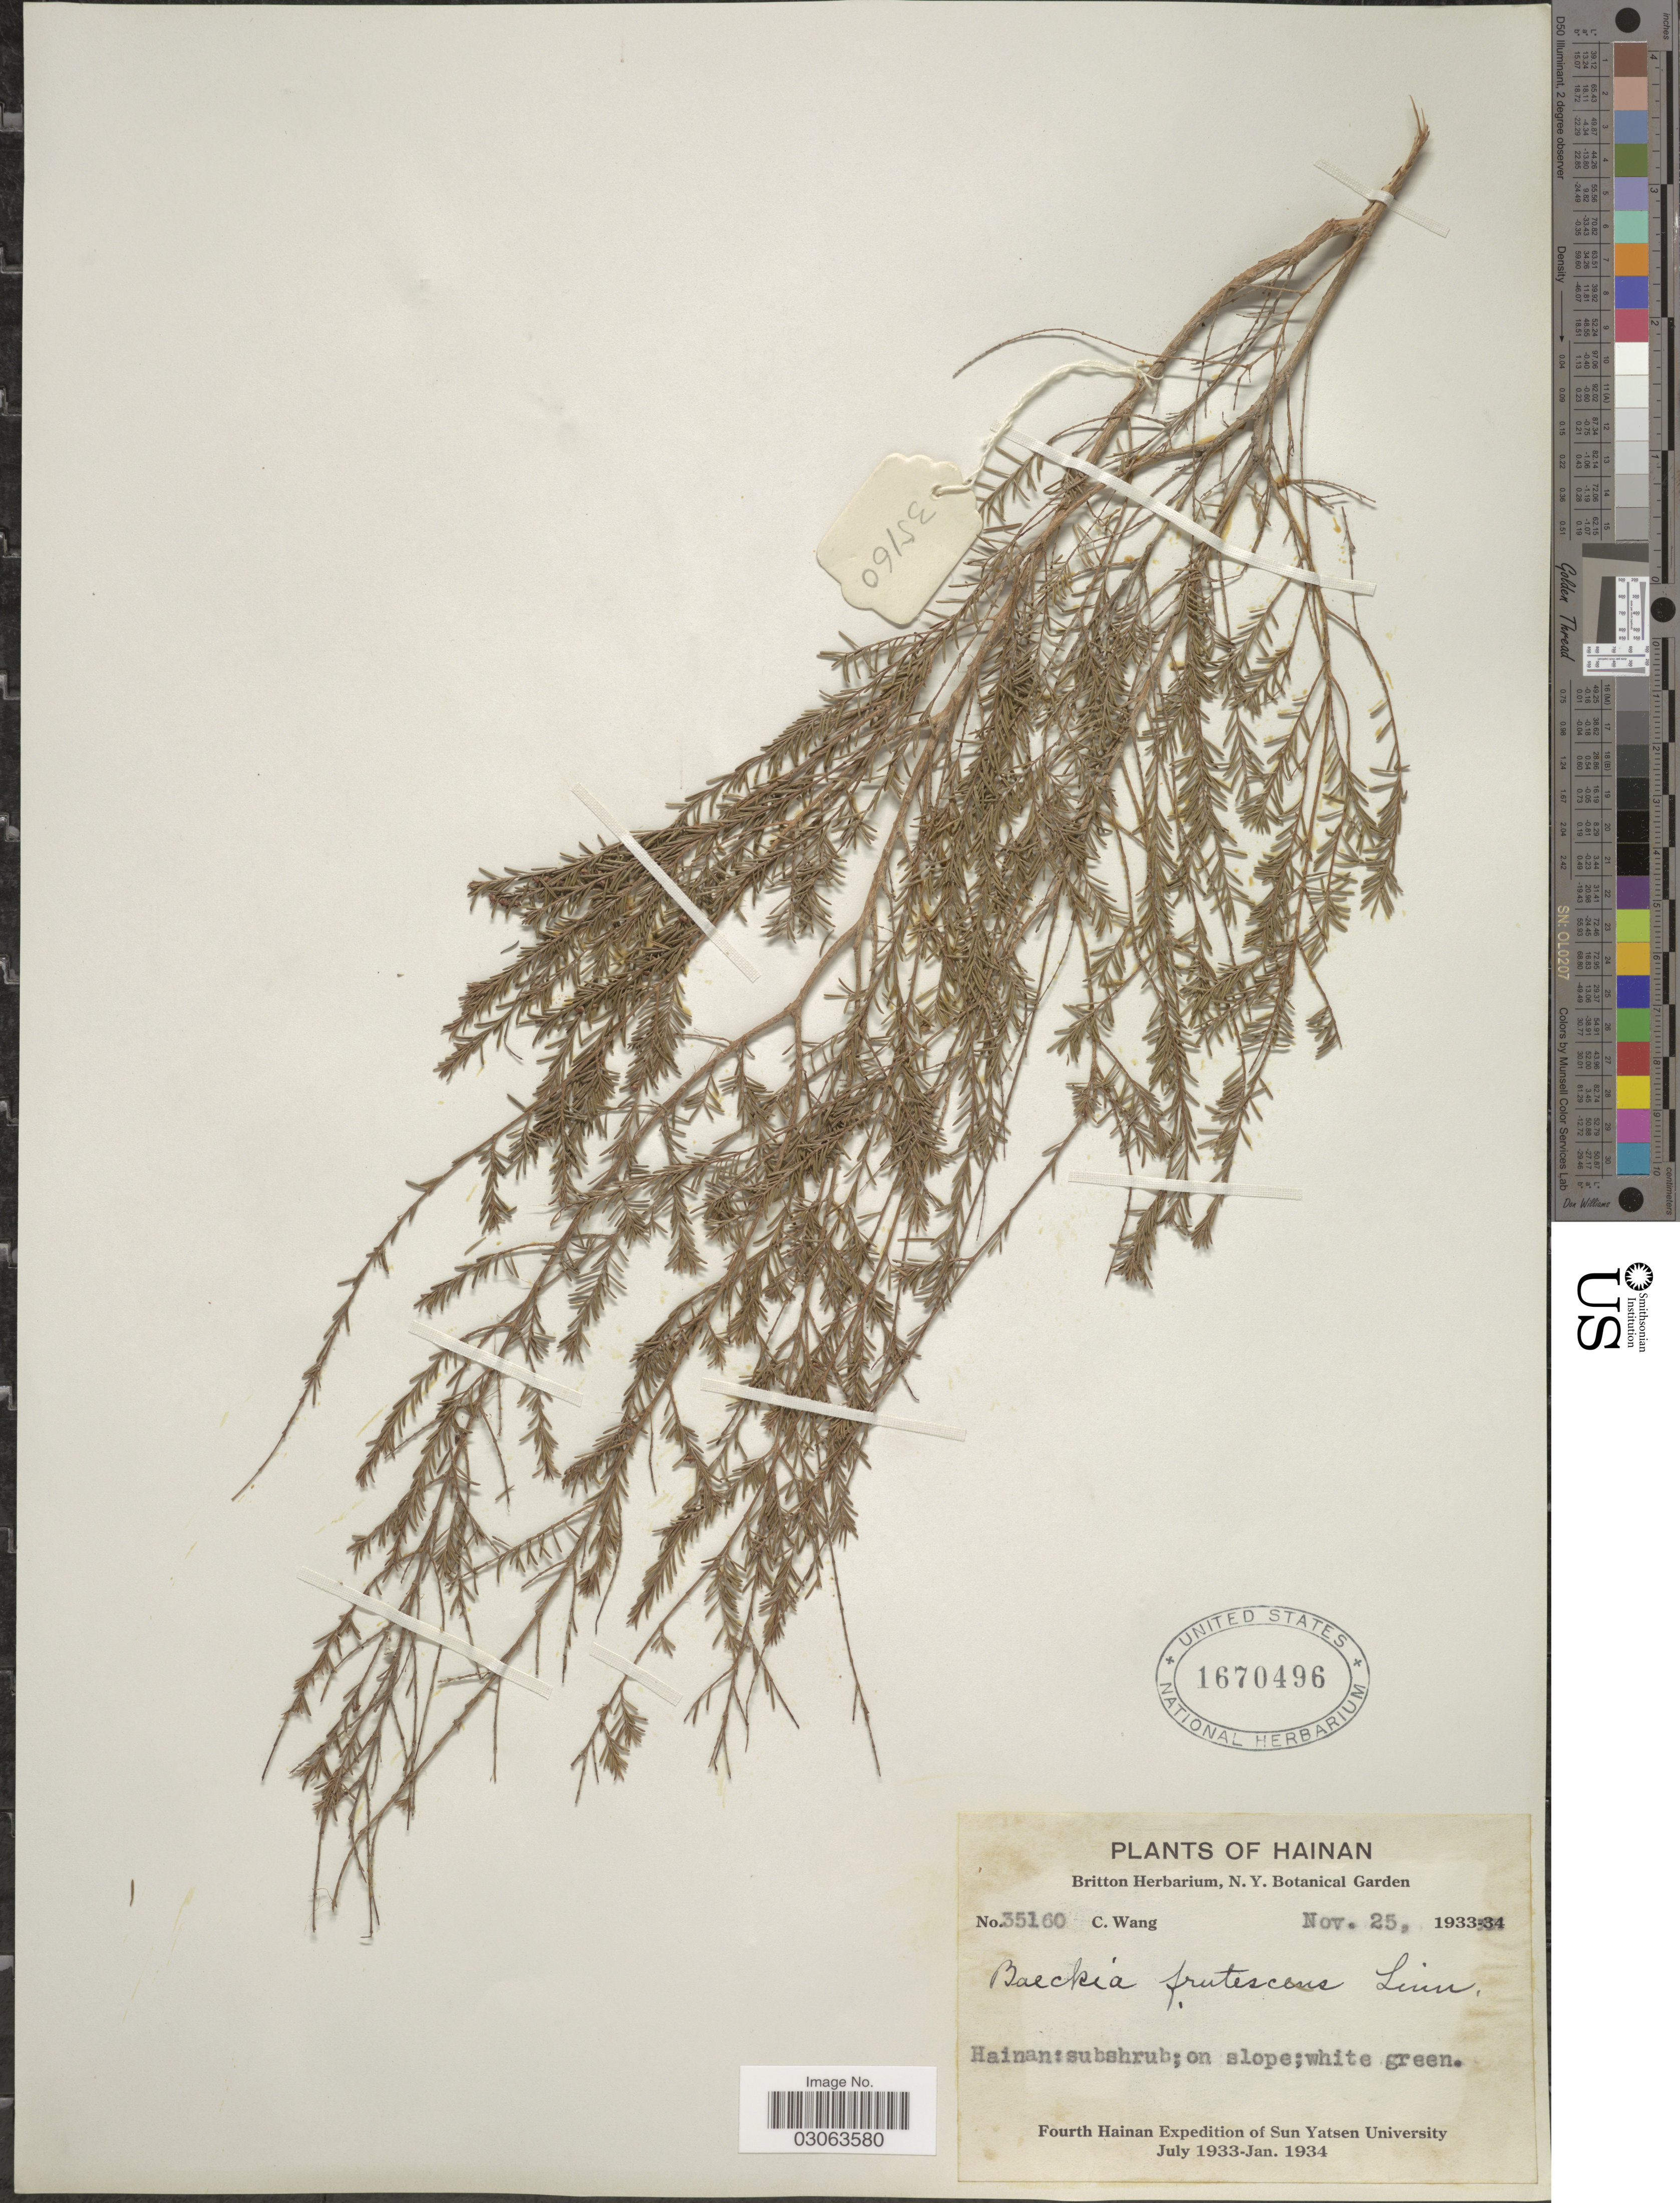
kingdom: Plantae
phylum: Tracheophyta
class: Magnoliopsida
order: Myrtales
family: Myrtaceae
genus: Baeckea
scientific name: Baeckea frutescens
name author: L.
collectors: C. Wang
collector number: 35160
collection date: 1933-11-25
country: China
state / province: Hainan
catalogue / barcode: US 1670496